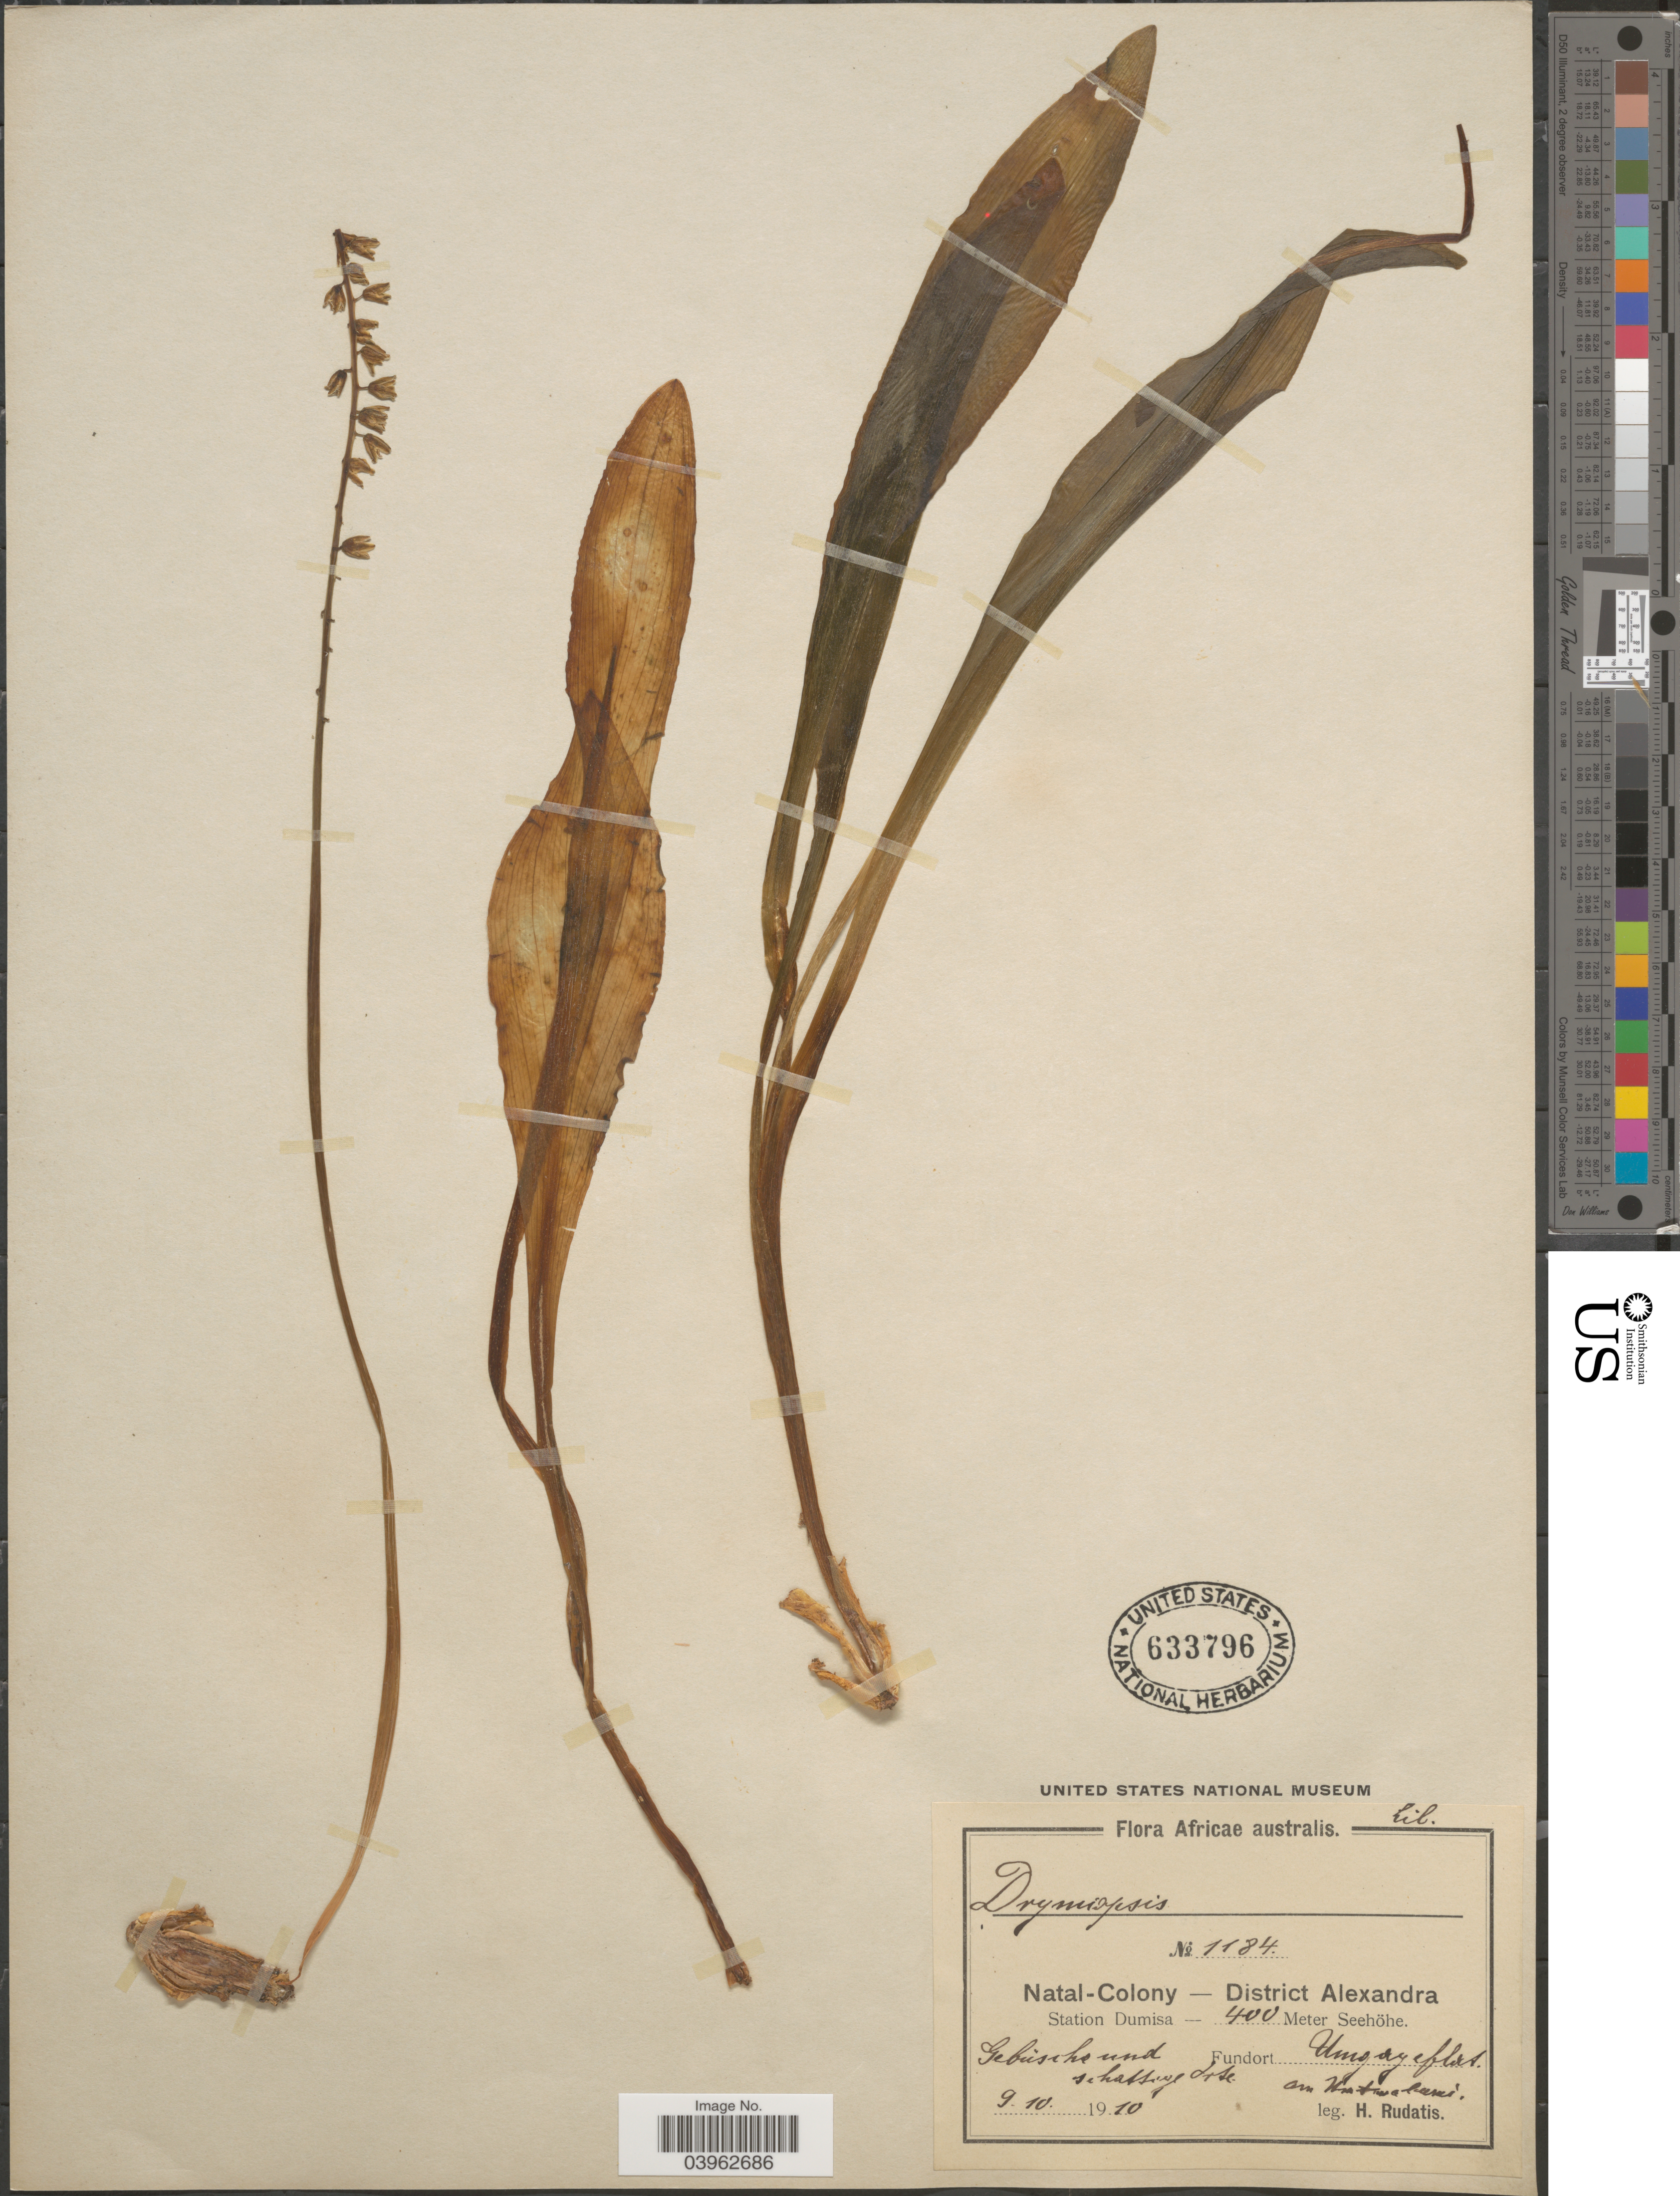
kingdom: Plantae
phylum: Tracheophyta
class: Liliopsida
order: Asparagales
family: Asparagaceae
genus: Drimiopsis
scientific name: Drimiopsis sp.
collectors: H. Rudatis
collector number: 1184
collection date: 1910-10-09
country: South Africa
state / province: KwaZulu-Natal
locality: Africae australis. Natal - Colony - District Alexandra. Station Dumisa. Gebüsche und schassiye dise. Fundort Umgageflat.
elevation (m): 400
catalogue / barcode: US 633796